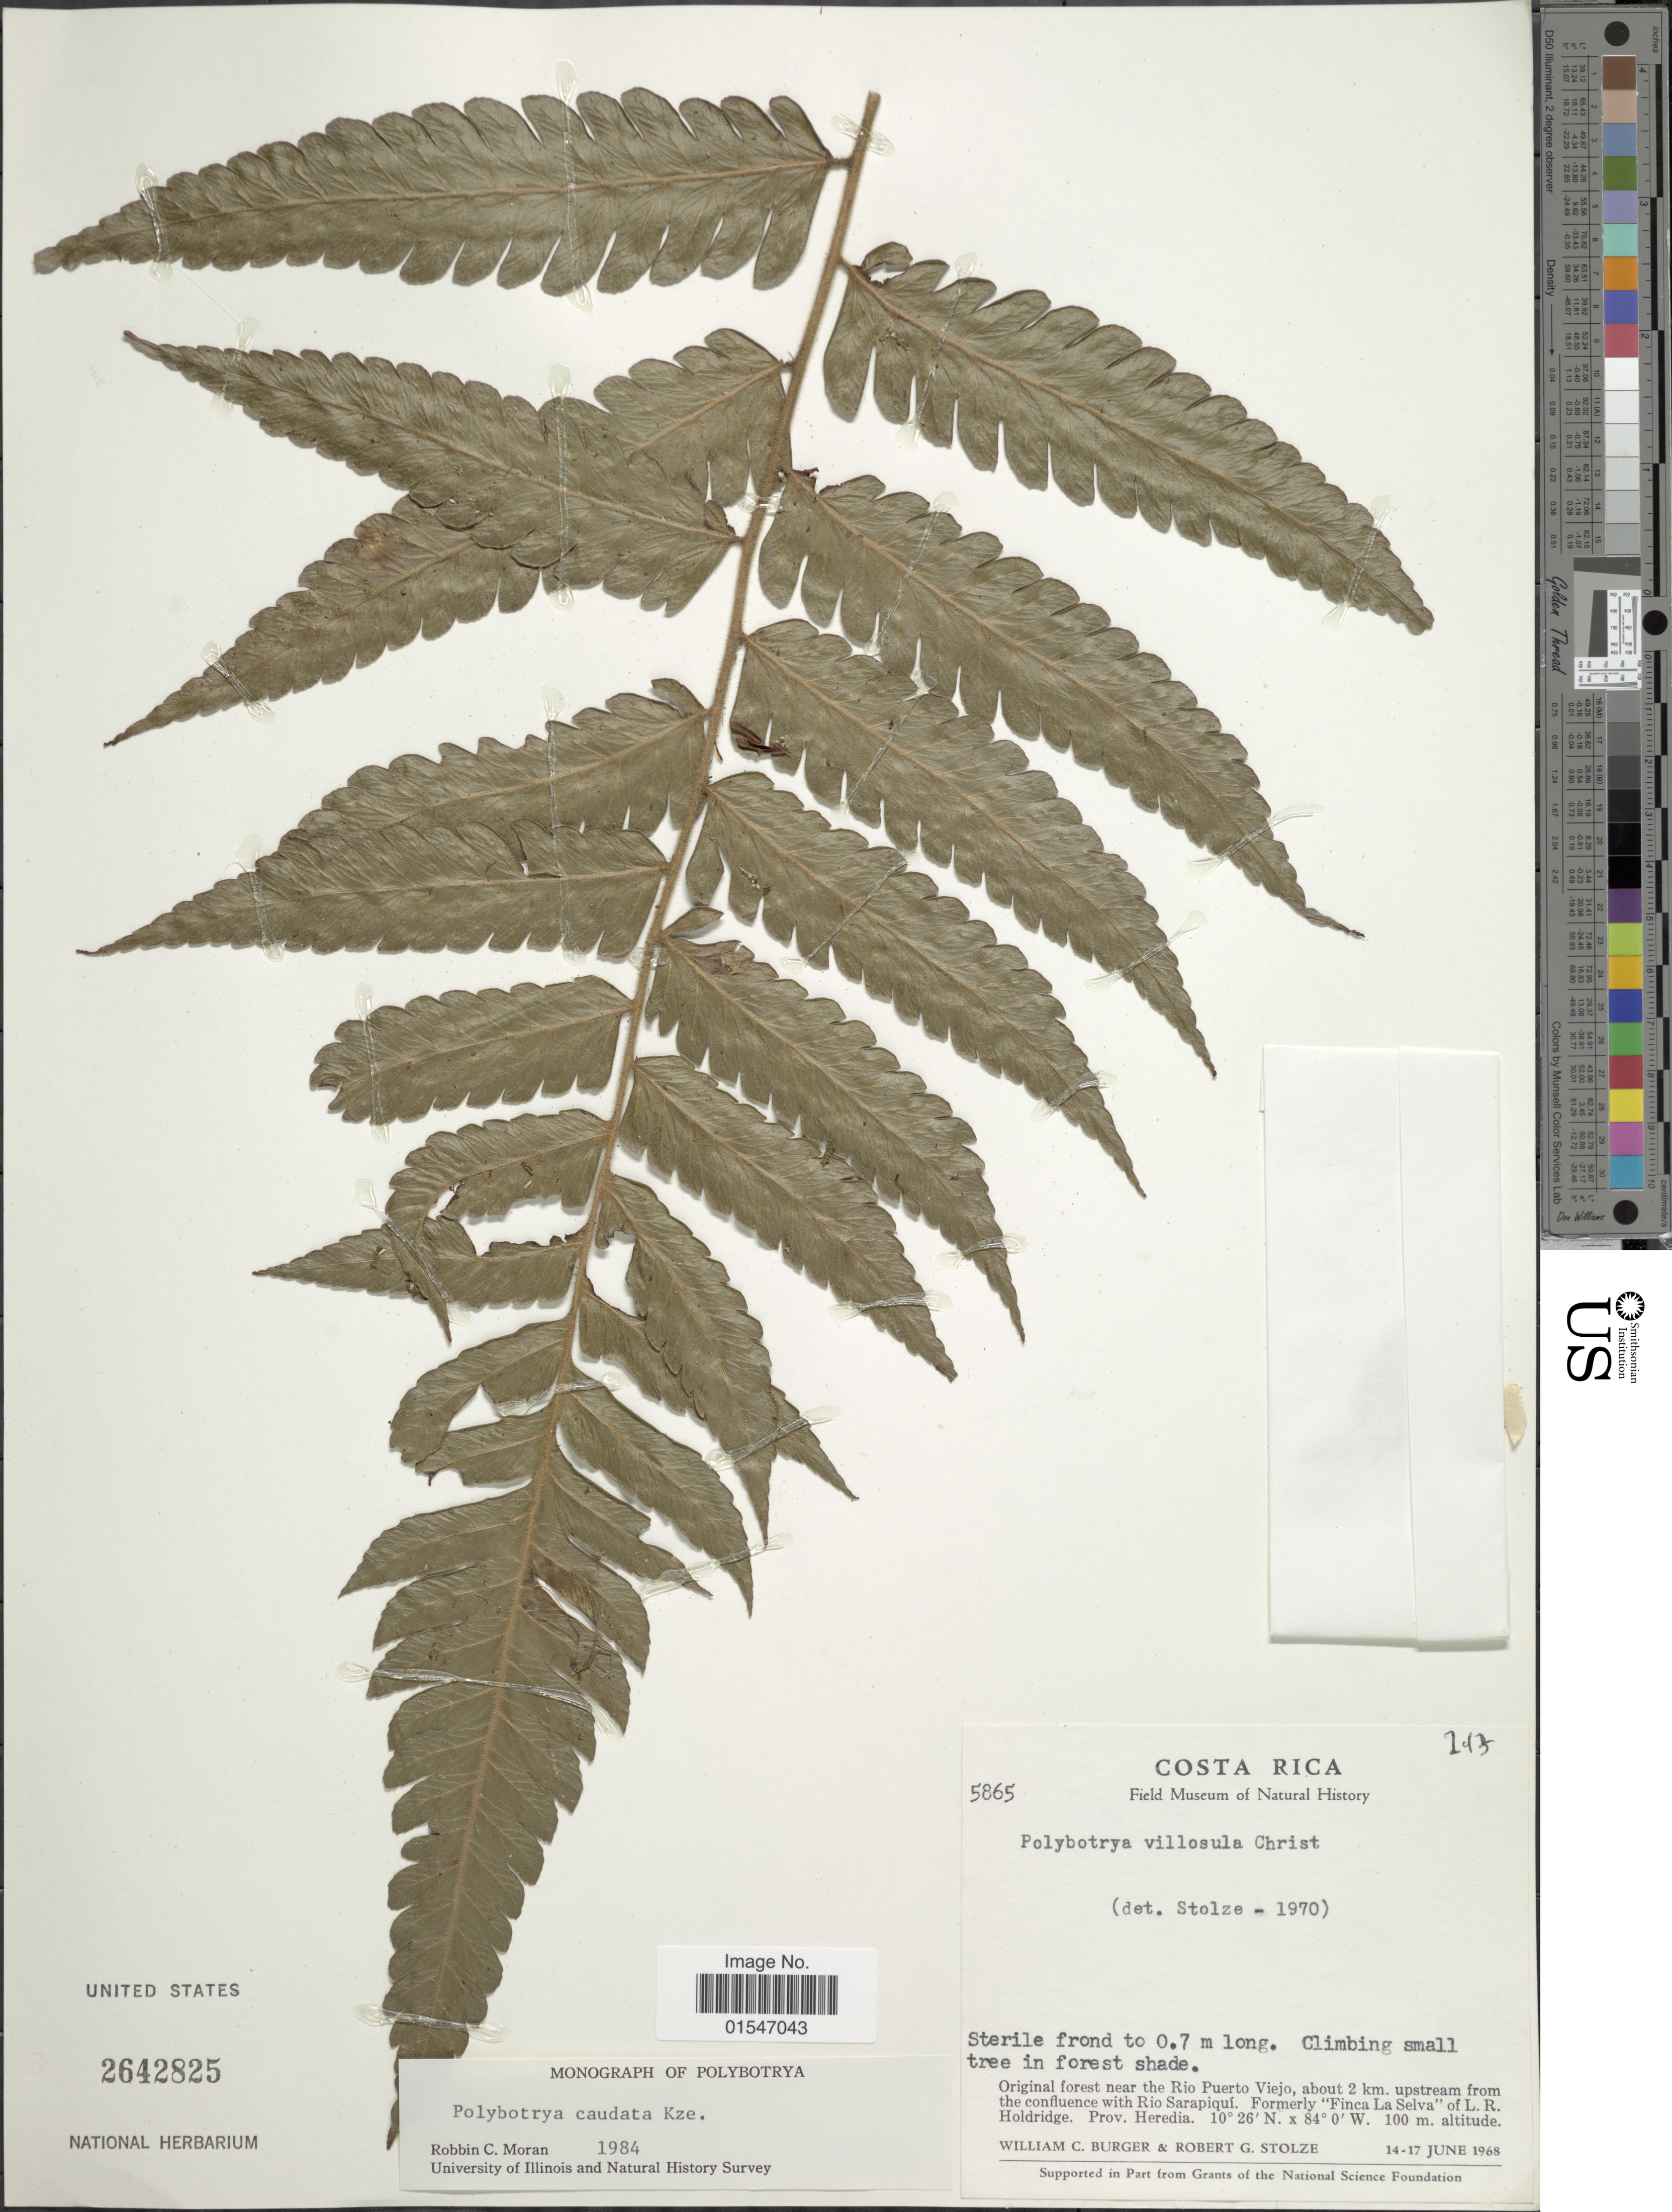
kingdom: Plantae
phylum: Tracheophyta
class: Polypodiopsida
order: Polypodiales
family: Dryopteridaceae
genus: Polybotrya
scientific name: Polybotrya caudata f. villosa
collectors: W. Burger & R. G. Stolze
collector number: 5865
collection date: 1968-06-14/1968-06-17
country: Costa Rica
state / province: Heredia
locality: Costa Rica. Original forest near Rio Puerto Viejo, about 2 km, upstream from the confluence with Rio Sarapiqui. Formerly "Finca La Selva" of L. R. Holdrige. Prov. Heredia.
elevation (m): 100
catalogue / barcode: US 2642825